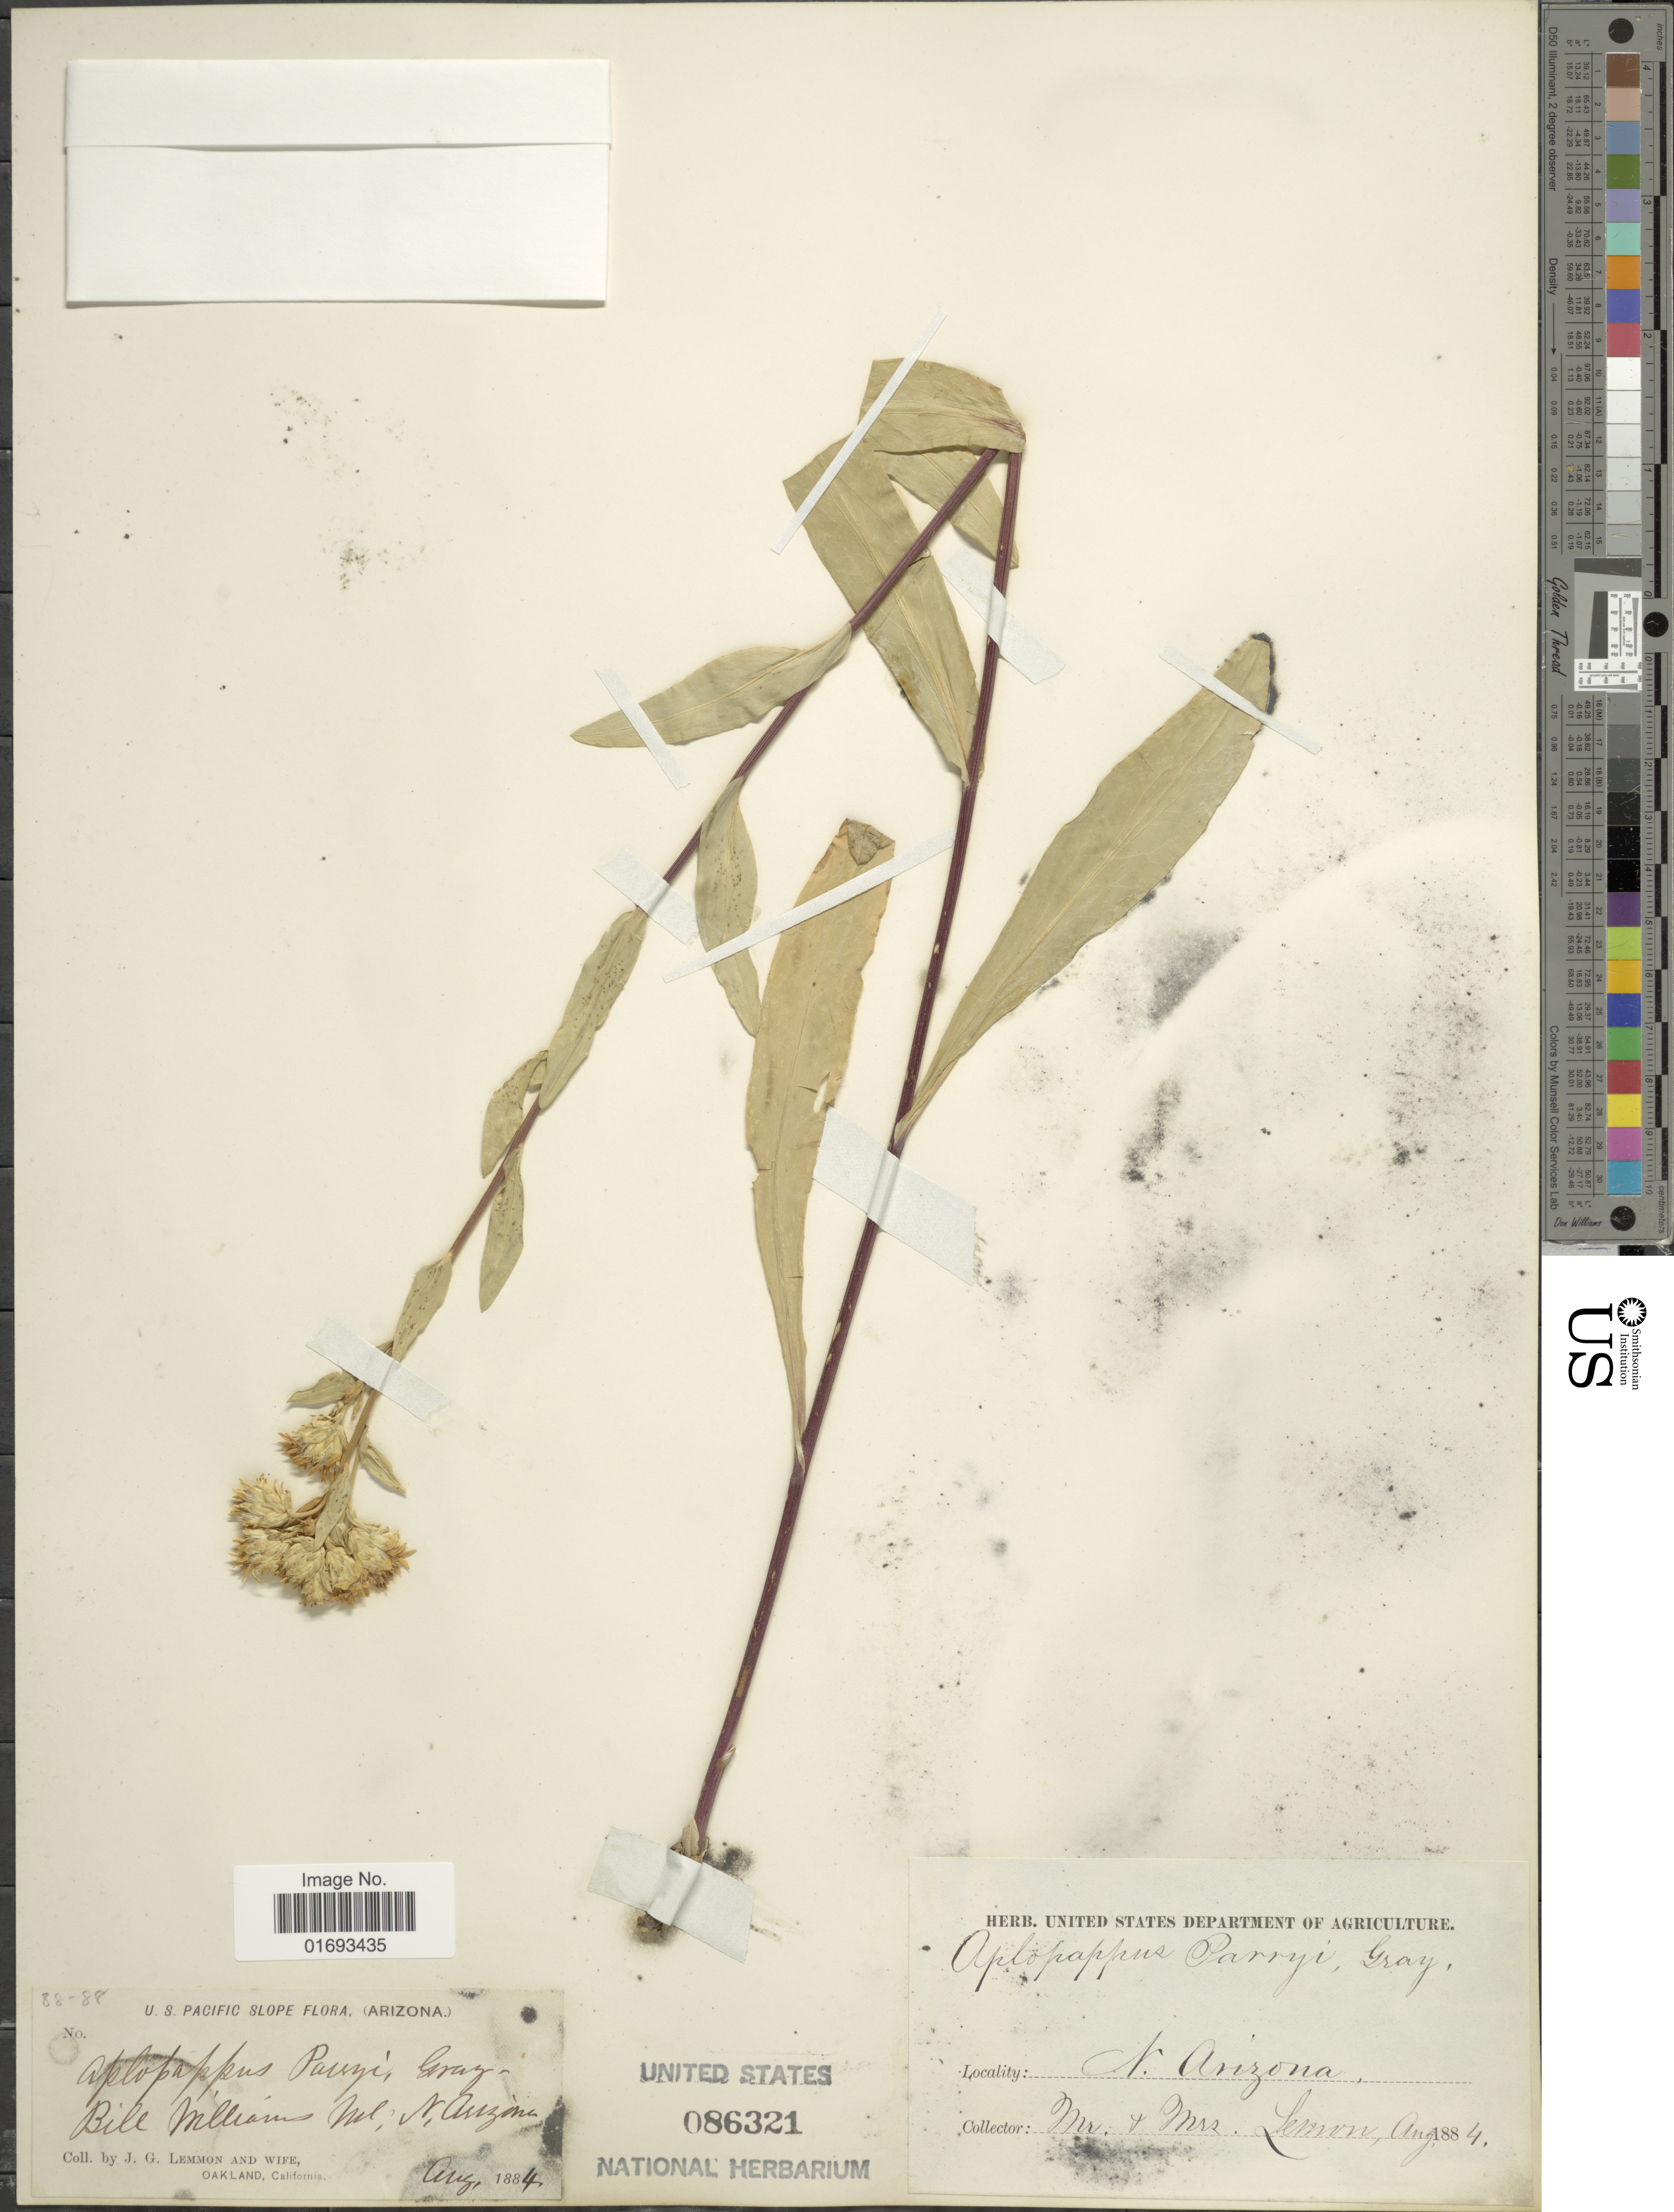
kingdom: Plantae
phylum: Tracheophyta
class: Magnoliopsida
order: Asterales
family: Asteraceae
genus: Oreochrysum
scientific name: Oreochrysum parryi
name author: (A. Gray) Rydb.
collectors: J. Lemmon & Mrs. J. G. Lemmon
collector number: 88-88?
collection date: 1884-08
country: United States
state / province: Arizona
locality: Bile Milians Mts. N. Arizona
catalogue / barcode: US 86321